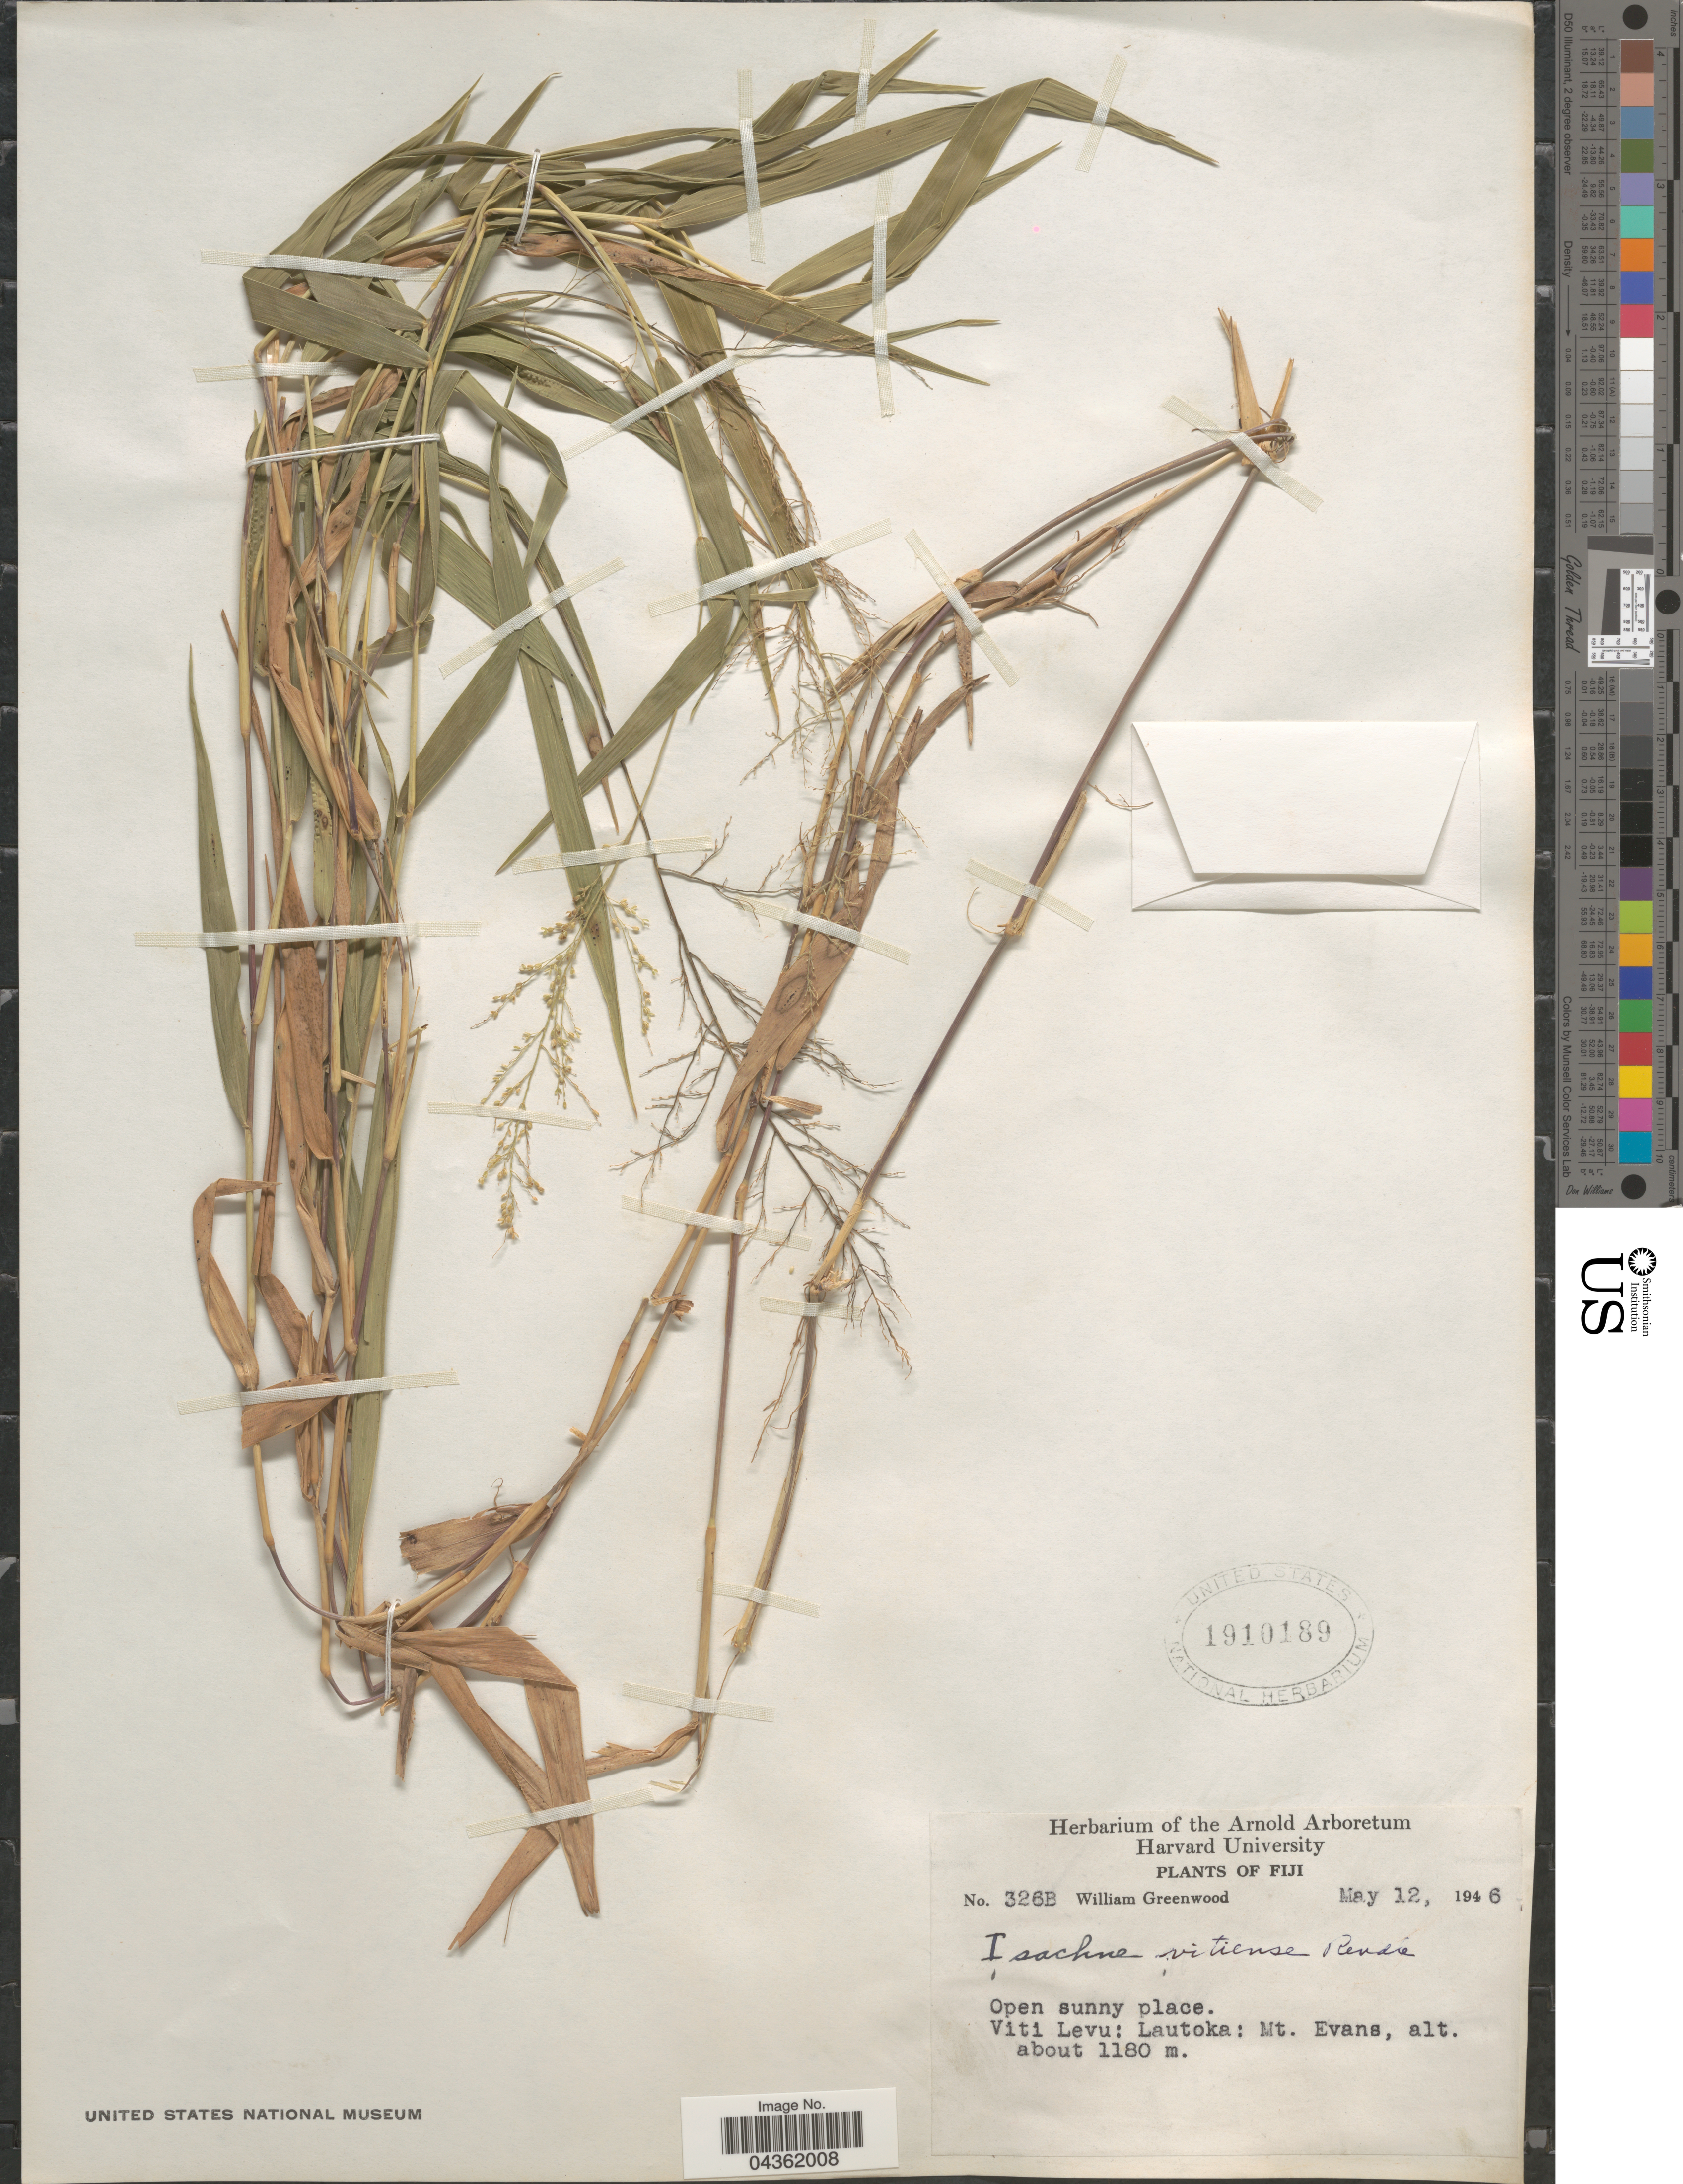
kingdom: Plantae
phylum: Tracheophyta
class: Liliopsida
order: Poales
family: Poaceae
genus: Isachne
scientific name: Isachne vitiensis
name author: Rendle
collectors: W. Greenwood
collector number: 326B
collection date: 1946-05-12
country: Fiji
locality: Viti Levu: Lautoka: Mt. Evans.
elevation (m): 1180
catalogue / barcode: US 1910189